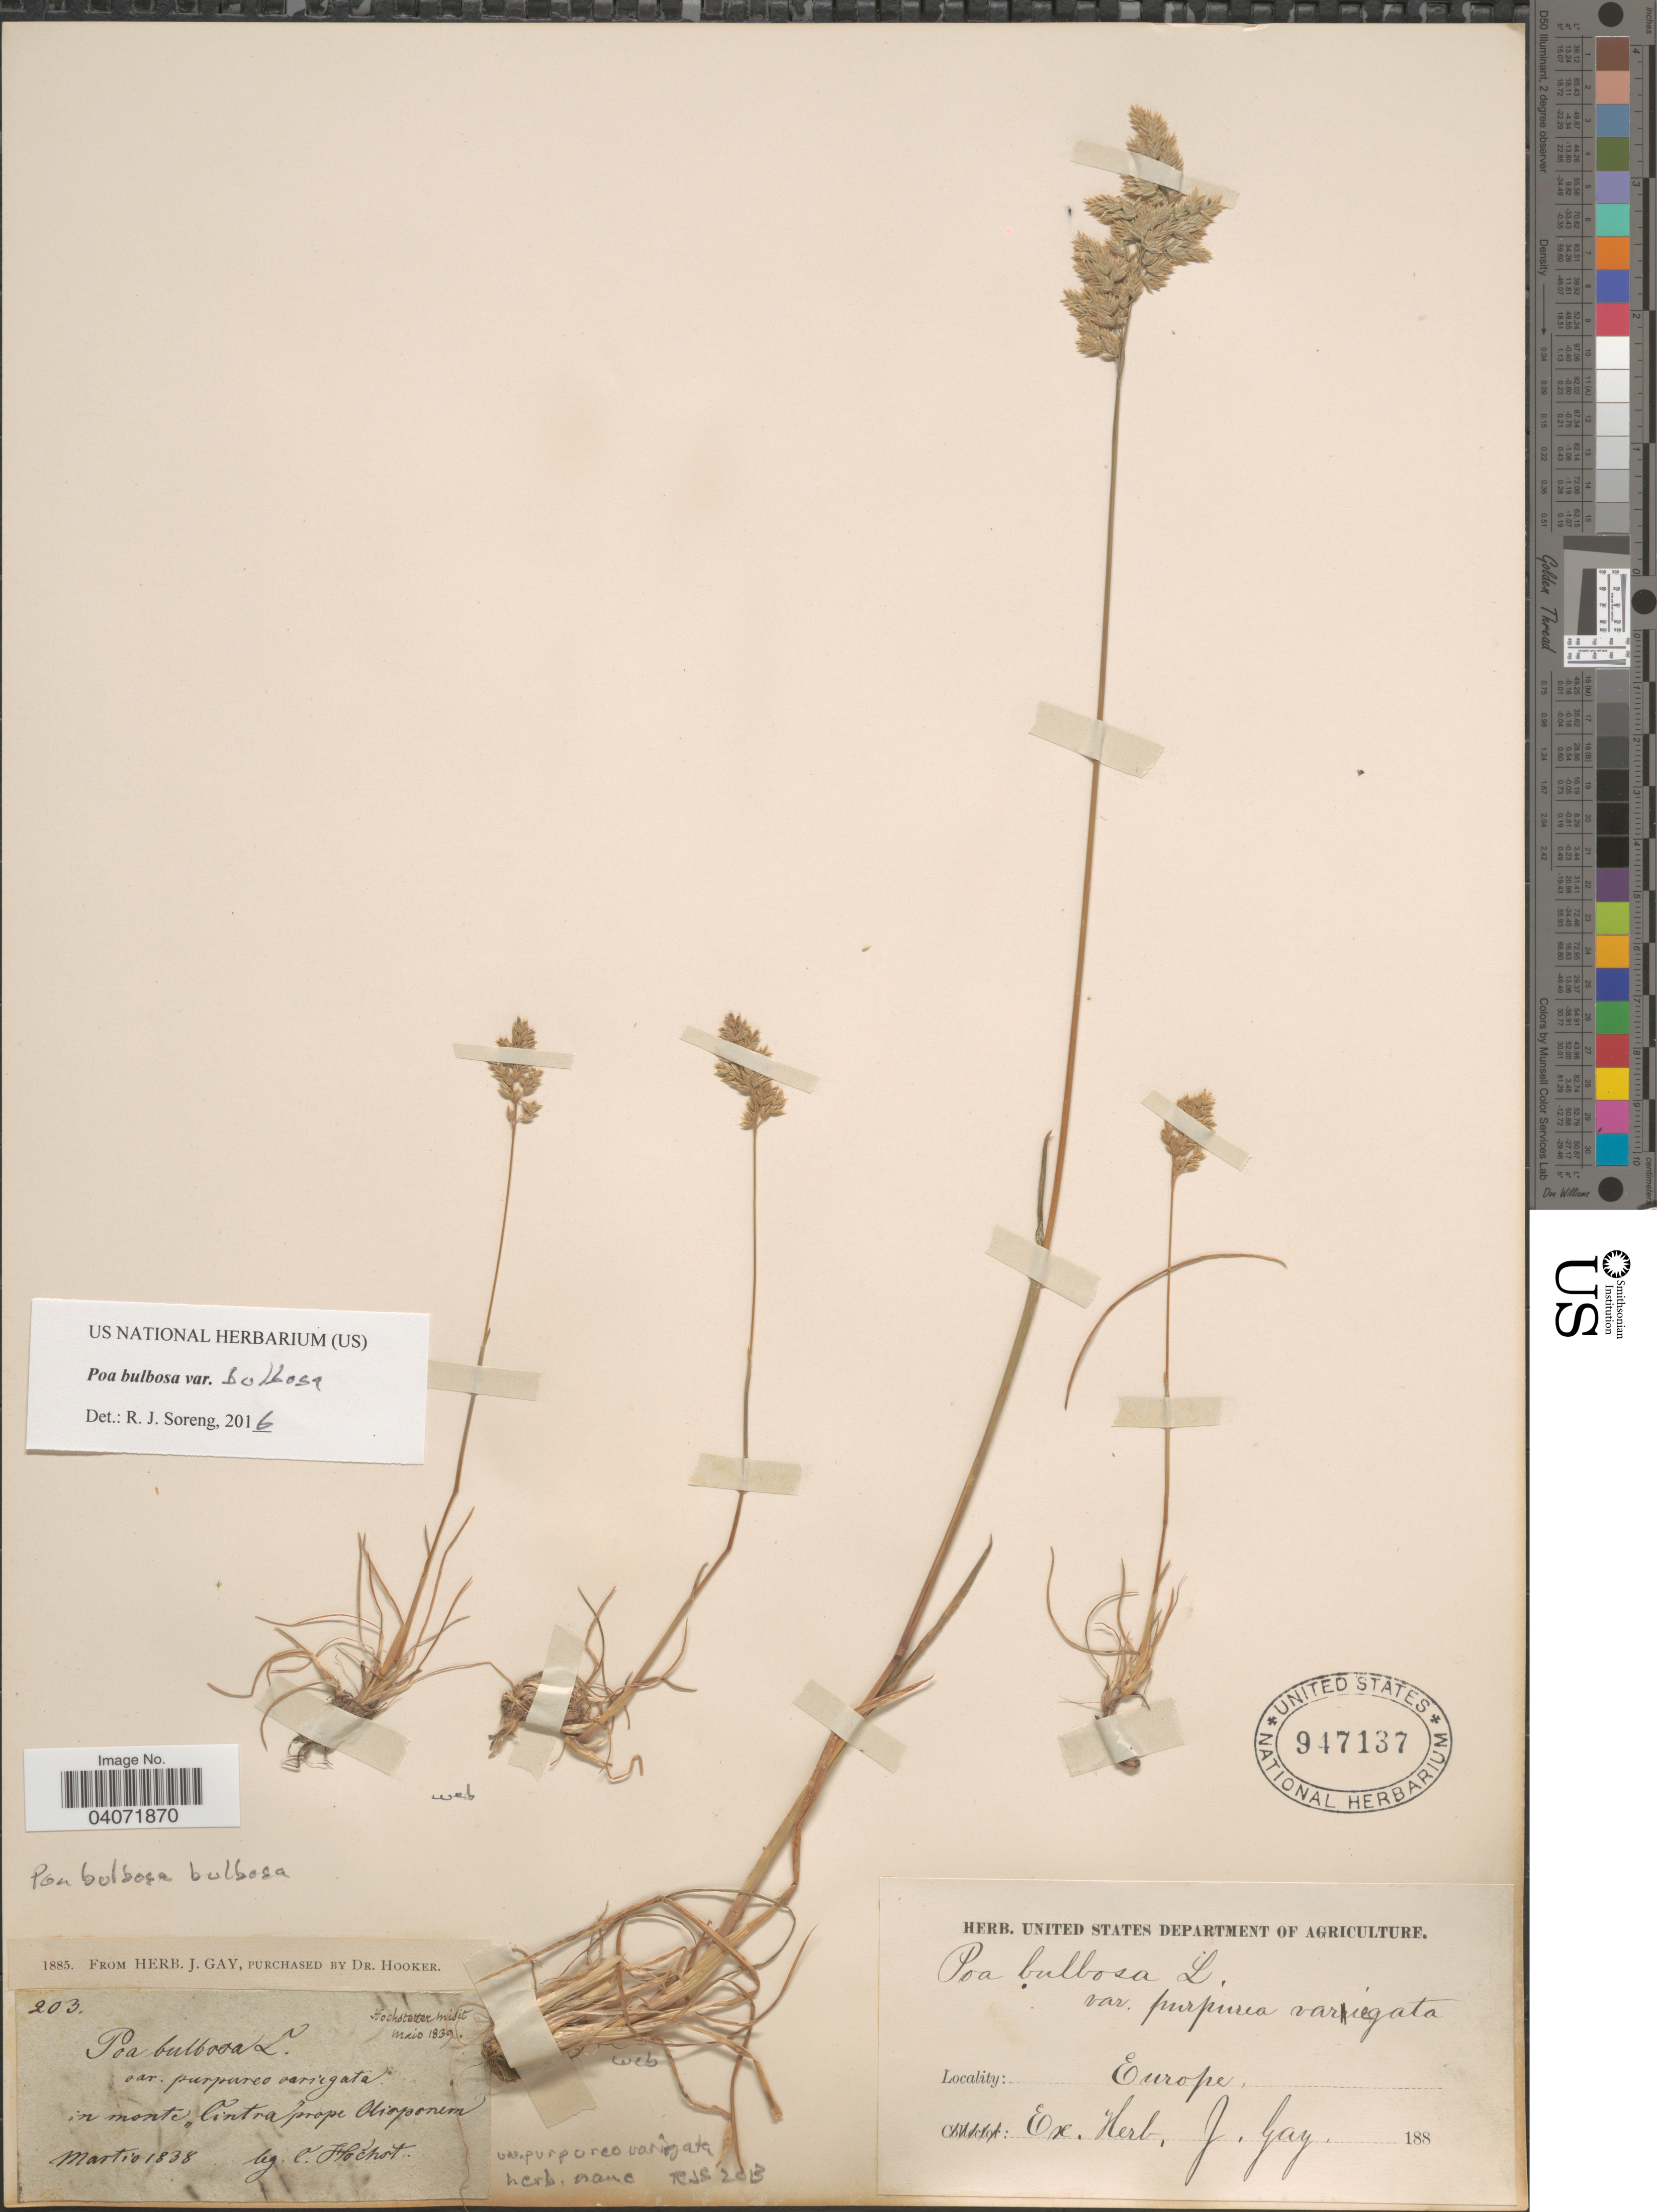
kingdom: Plantae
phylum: Tracheophyta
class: Liliopsida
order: Poales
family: Poaceae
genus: Poa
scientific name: Poa bulbosa subsp. bulbosa var. bulbosa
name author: L.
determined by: Soreng, Robert J., Research Associate (BOT), Smithsonian Institution - National Museum of Natural History (UNITED STATES)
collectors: C. Hochort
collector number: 203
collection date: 1838-03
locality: In monte ,,lintra prope Olioponem. [interpreted] Europe.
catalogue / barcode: US 947137